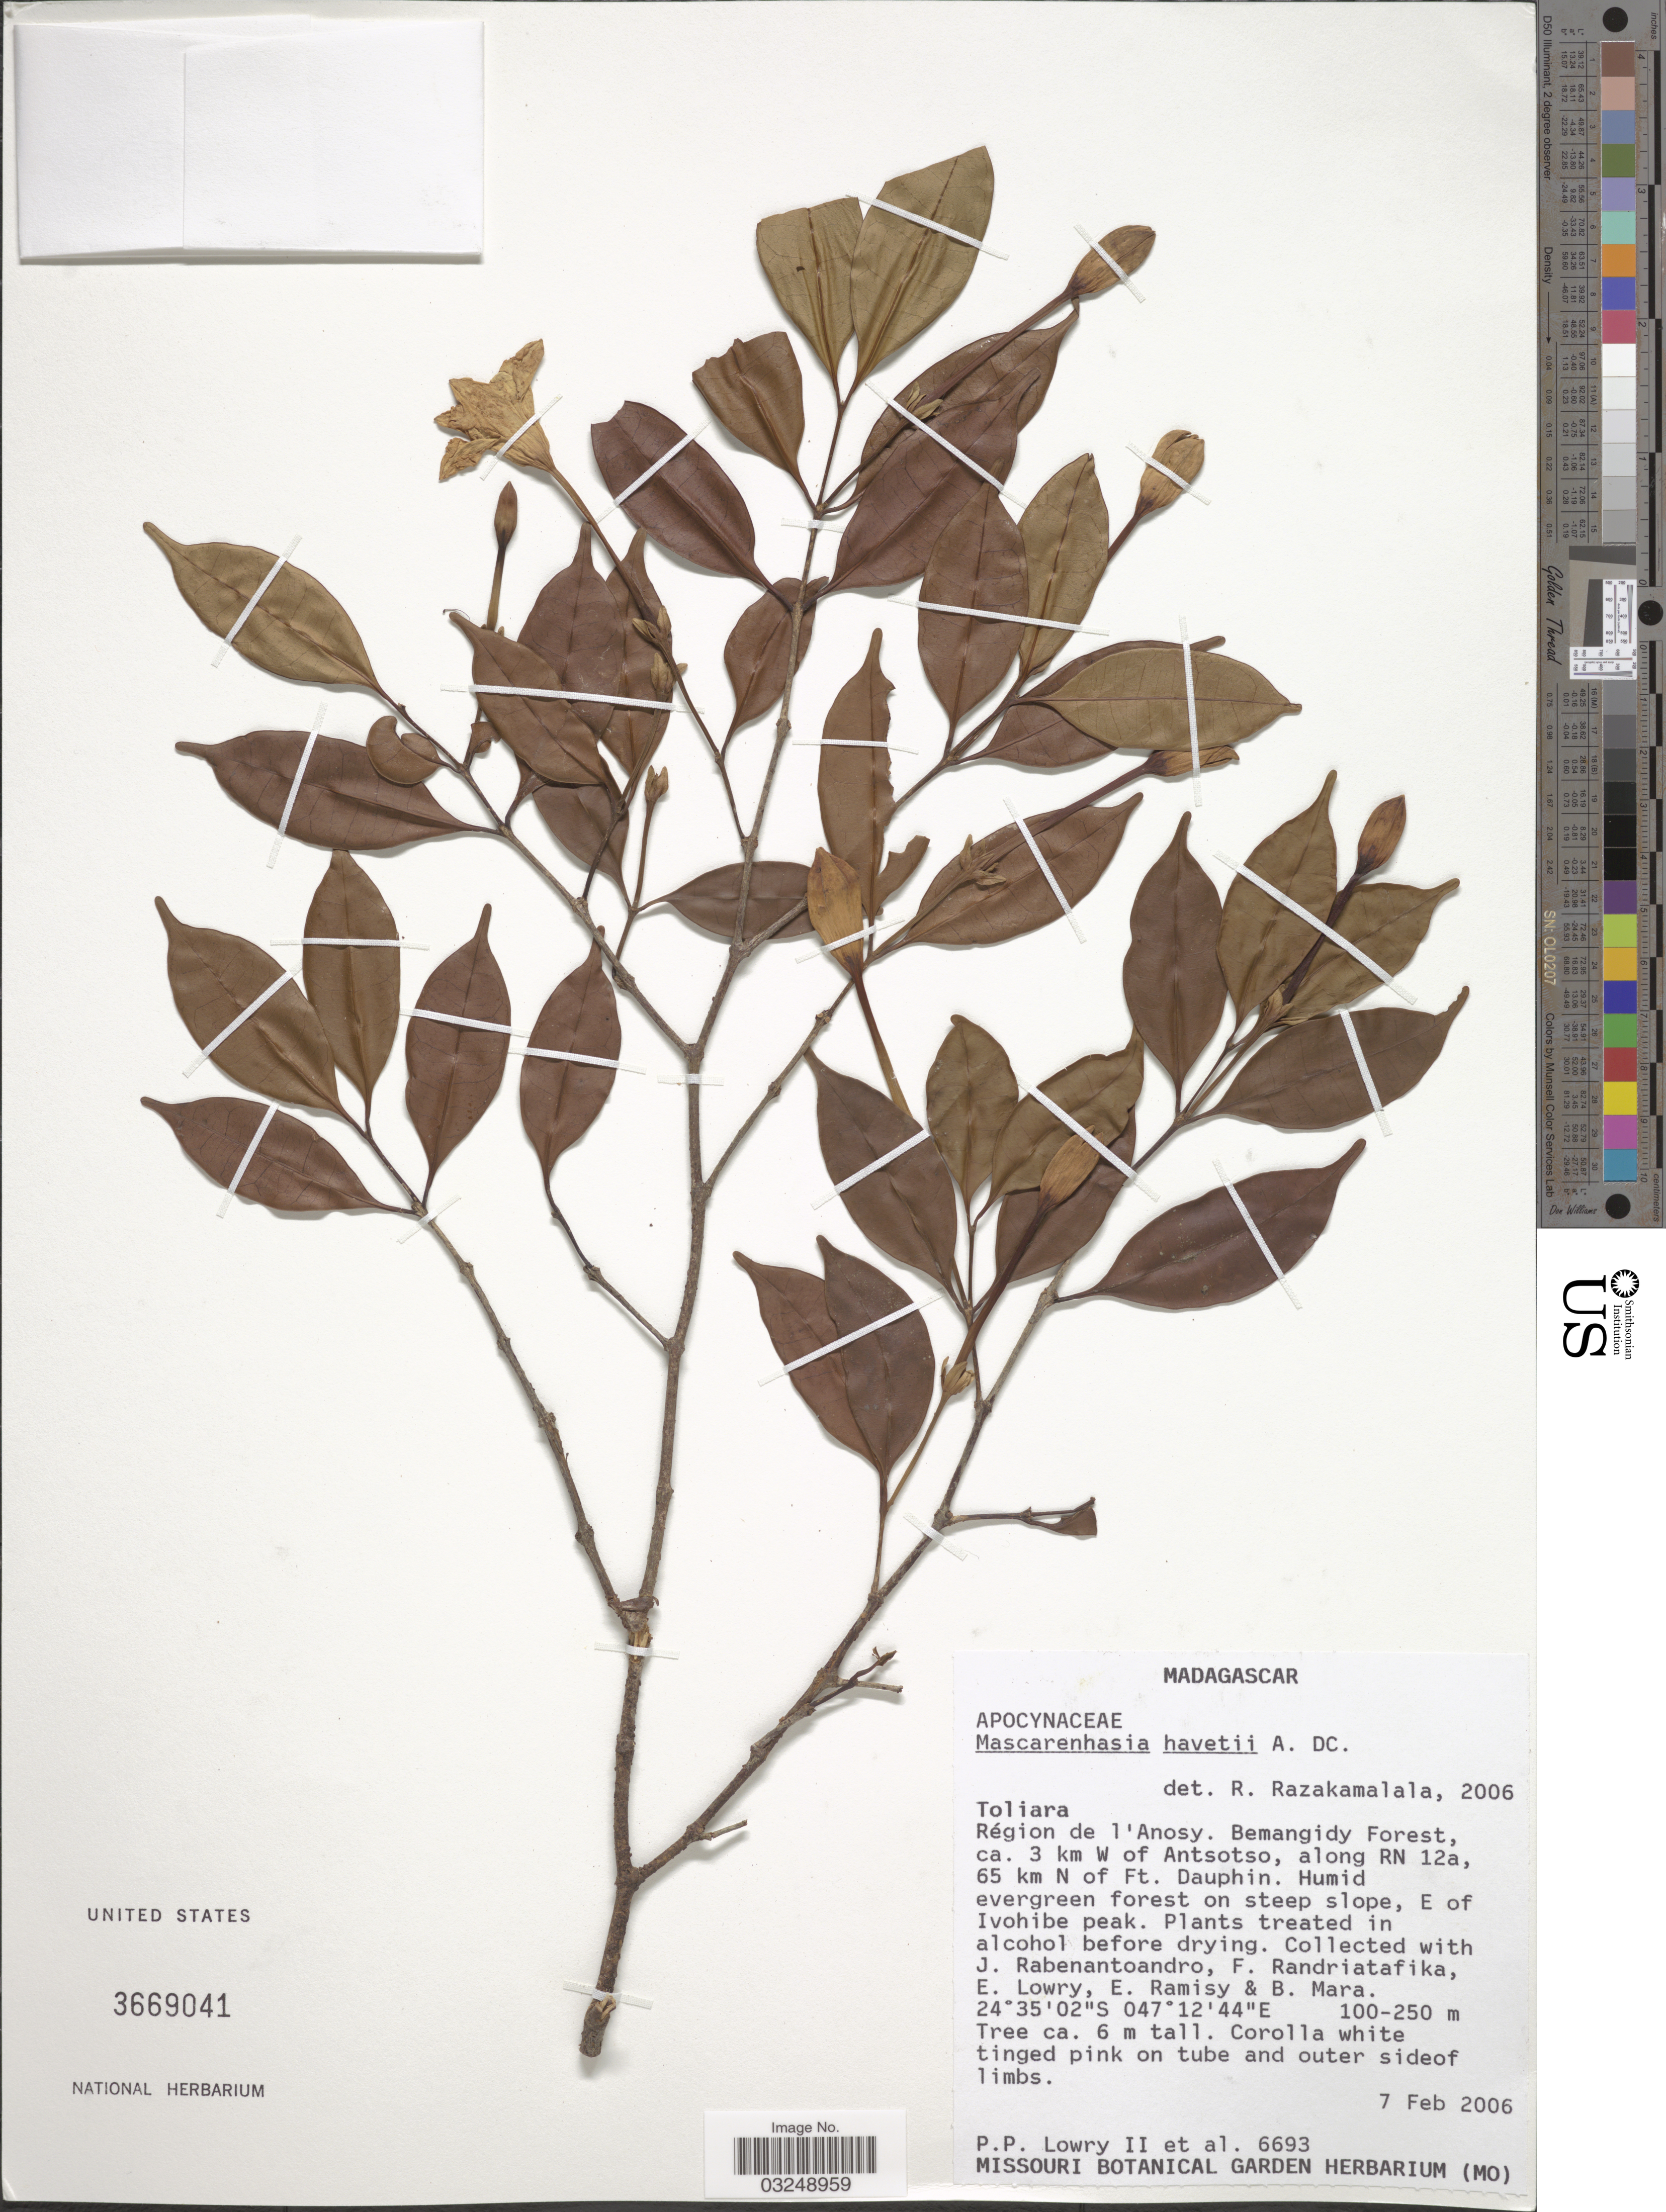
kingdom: Plantae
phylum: Tracheophyta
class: Magnoliopsida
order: Gentianales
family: Apocynaceae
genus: Mascarenhasia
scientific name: Mascarenhasia havetii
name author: A. DC.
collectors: P. P. Lowry, J. Rabenantoandro, F. Randriatafika, E. Lowry & et al.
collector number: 6693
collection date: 2006-02-07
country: Madagascar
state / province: Anosy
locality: Région de l'Anosy. Bemangidy Forest, ca. 3 km W of Antsotso, along RN 12a, 65 km N of Ft. Dauphin. Humid evergreen forest on steep slope, E of Ivohibe Peak.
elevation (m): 100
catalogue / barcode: US 3669041